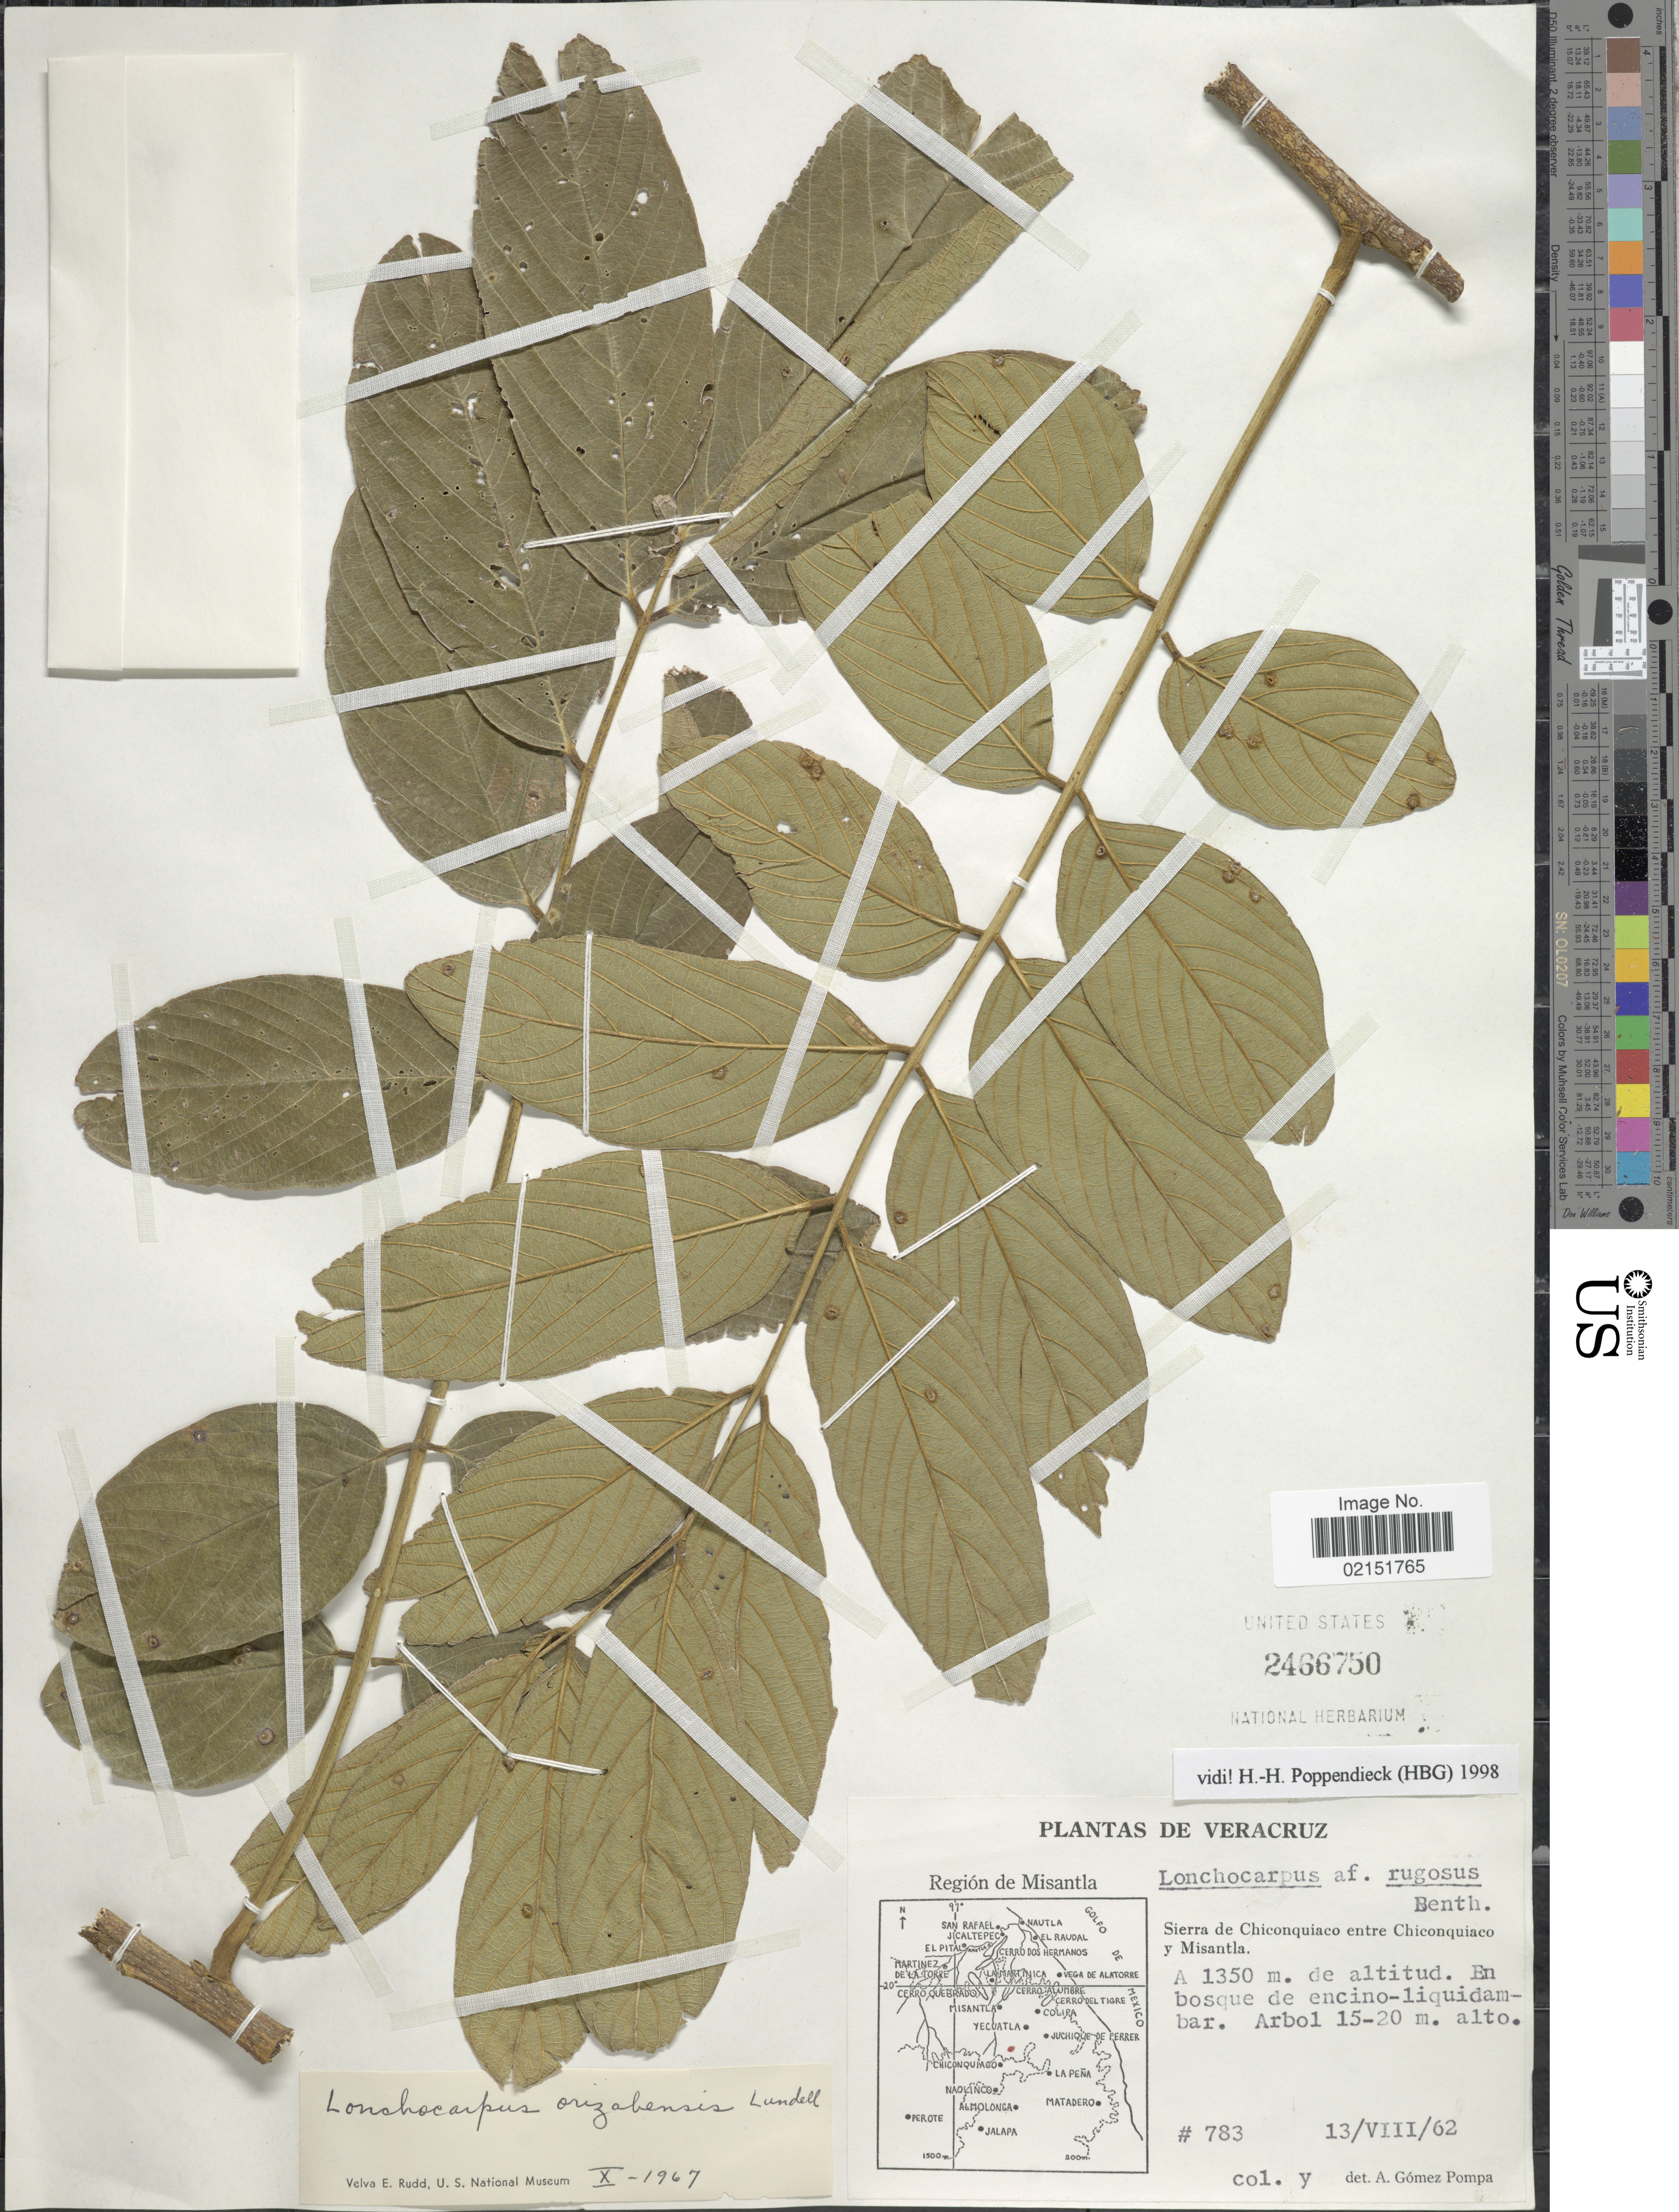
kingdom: Plantae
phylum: Tracheophyta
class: Magnoliopsida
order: Fabales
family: Fabaceae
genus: Lonchocarpus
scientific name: Lonchocarpus orizabensis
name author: Lundell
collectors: A. Gómez Pompa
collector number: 783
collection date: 1962-08-13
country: Mexico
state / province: Veracruz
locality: Veracruz, Sierra de Chiconquiaco entre Chiconquaico y Misantla, en bosque de encino-liquidambar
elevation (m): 1350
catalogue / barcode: US 2466750